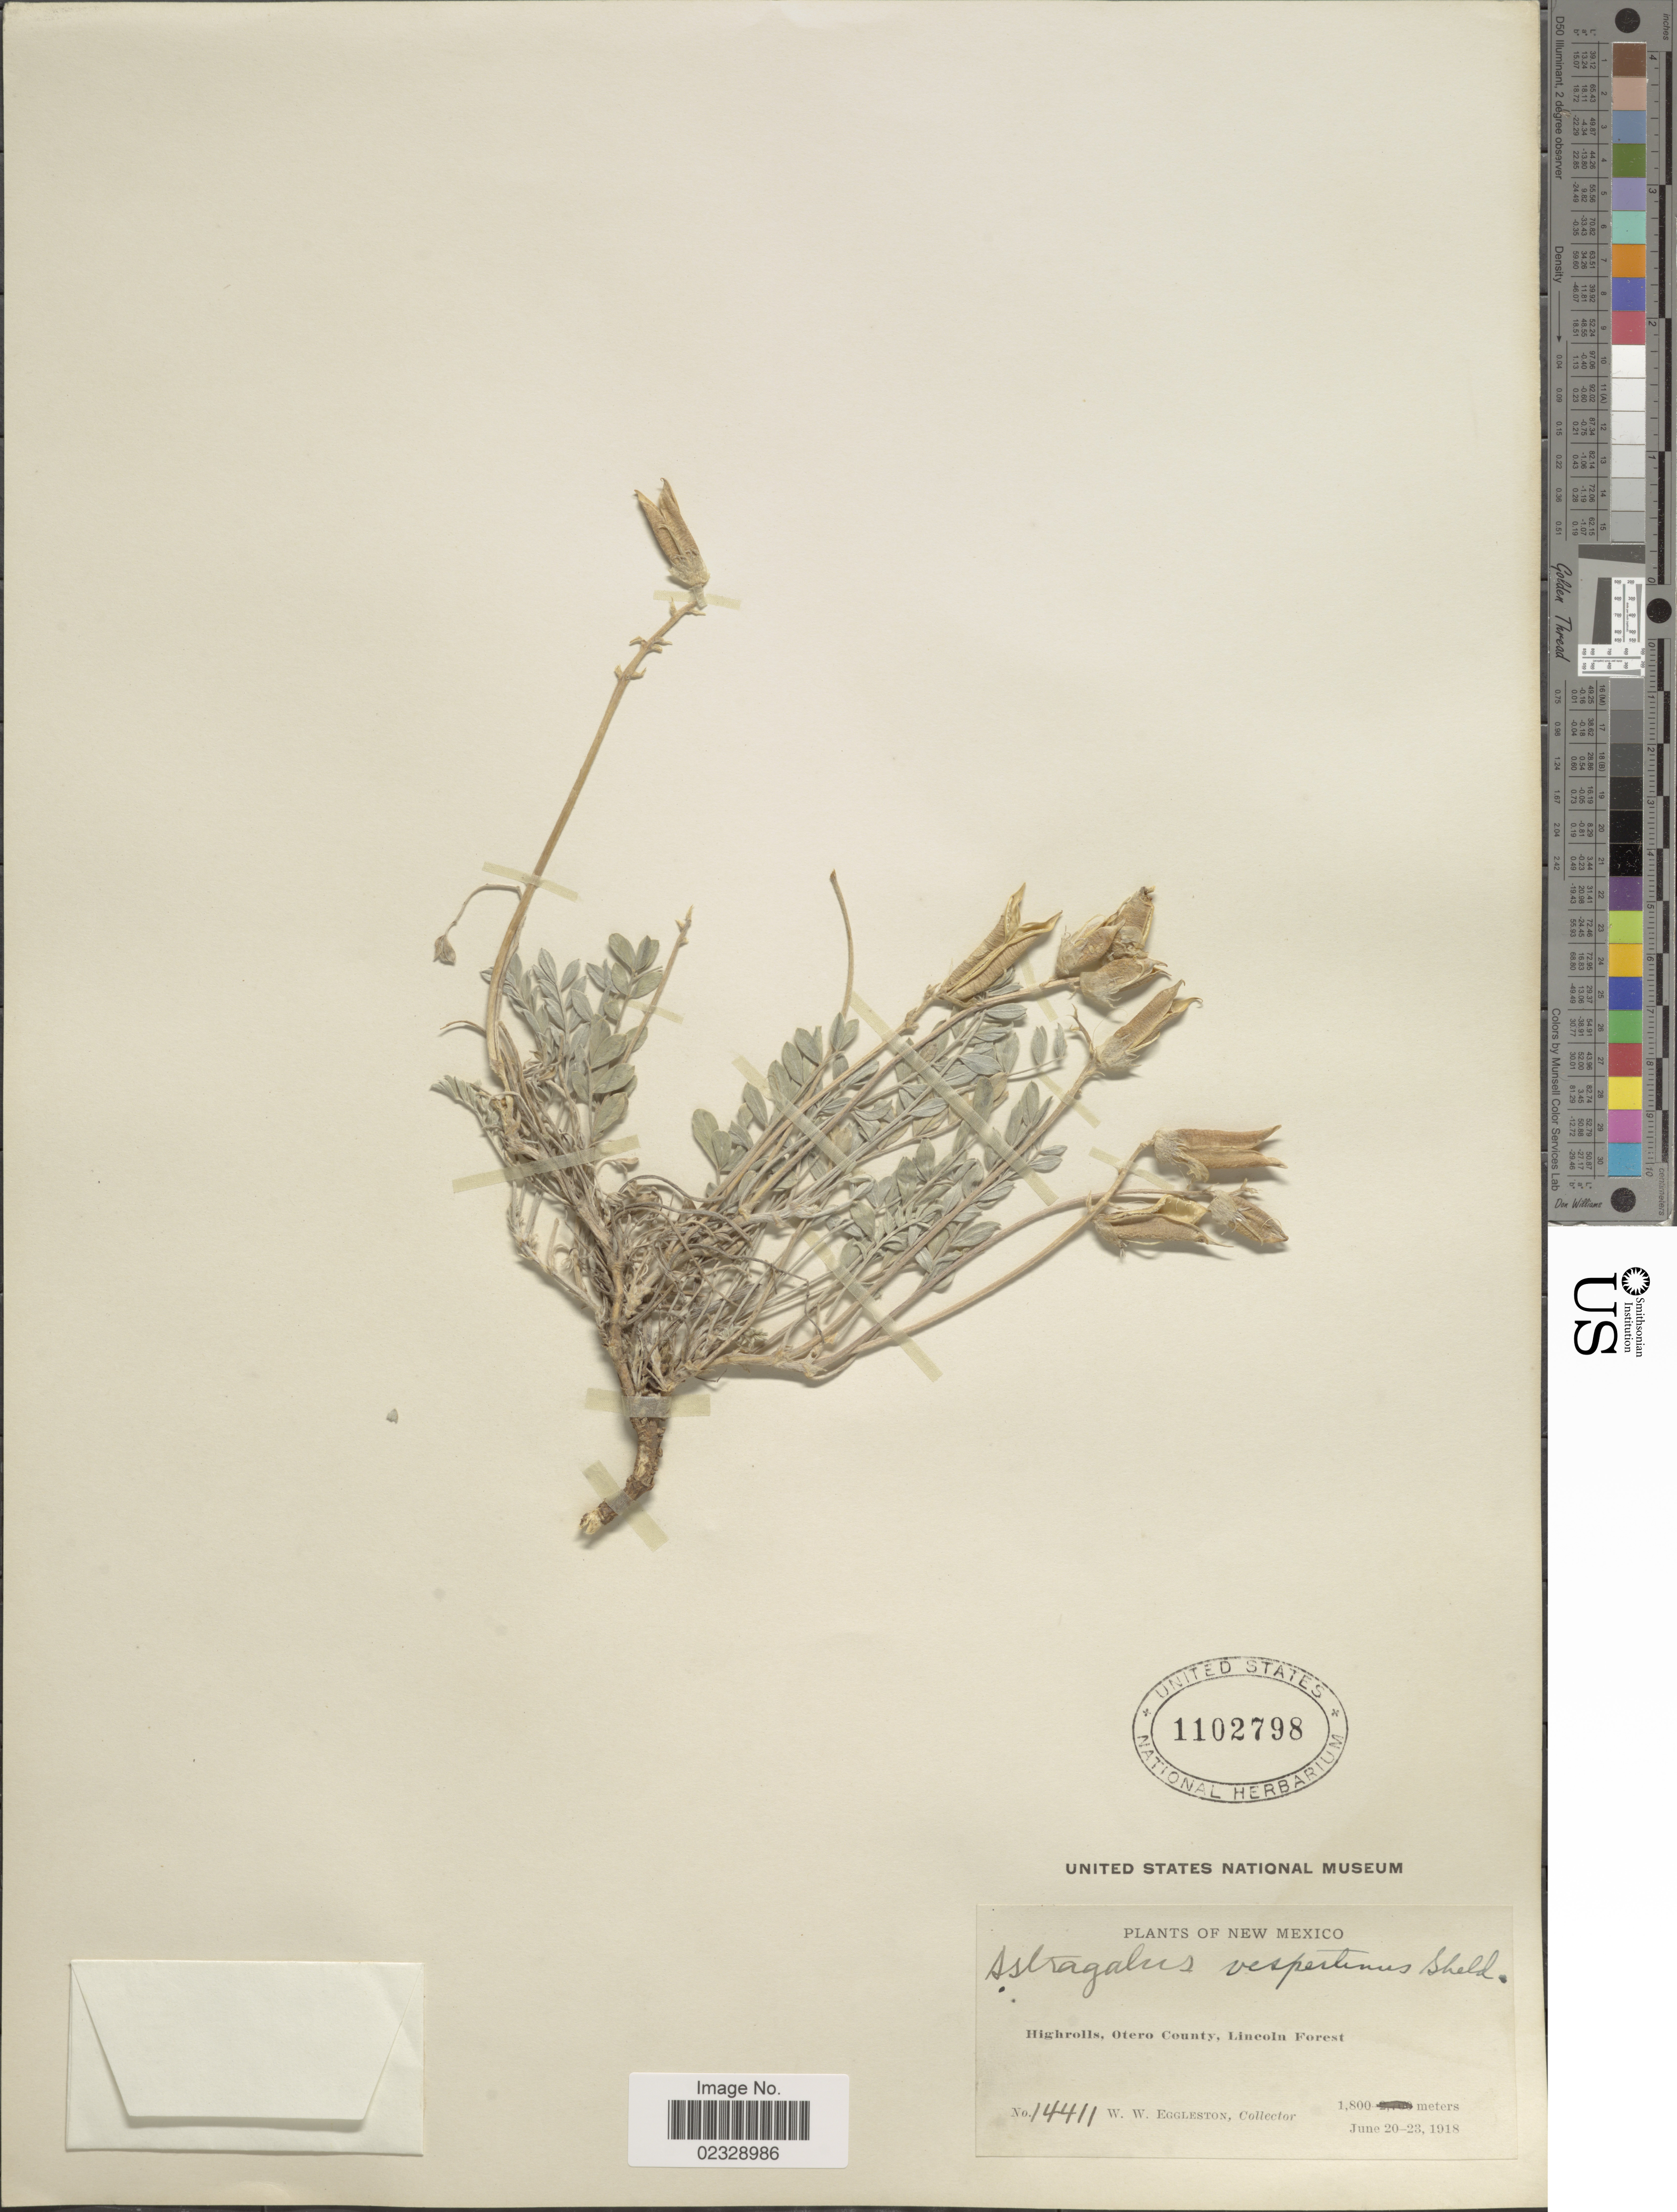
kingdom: Plantae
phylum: Tracheophyta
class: Magnoliopsida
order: Fabales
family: Fabaceae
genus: Astragalus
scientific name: Astragalus vespertinus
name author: E. Sheld.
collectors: W. W. Eggleston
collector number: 14411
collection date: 1918-06-20/1918-06-23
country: United States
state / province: New Mexico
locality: Highrolls, Otero County, Lincoln Forest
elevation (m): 1800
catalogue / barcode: US 1102798